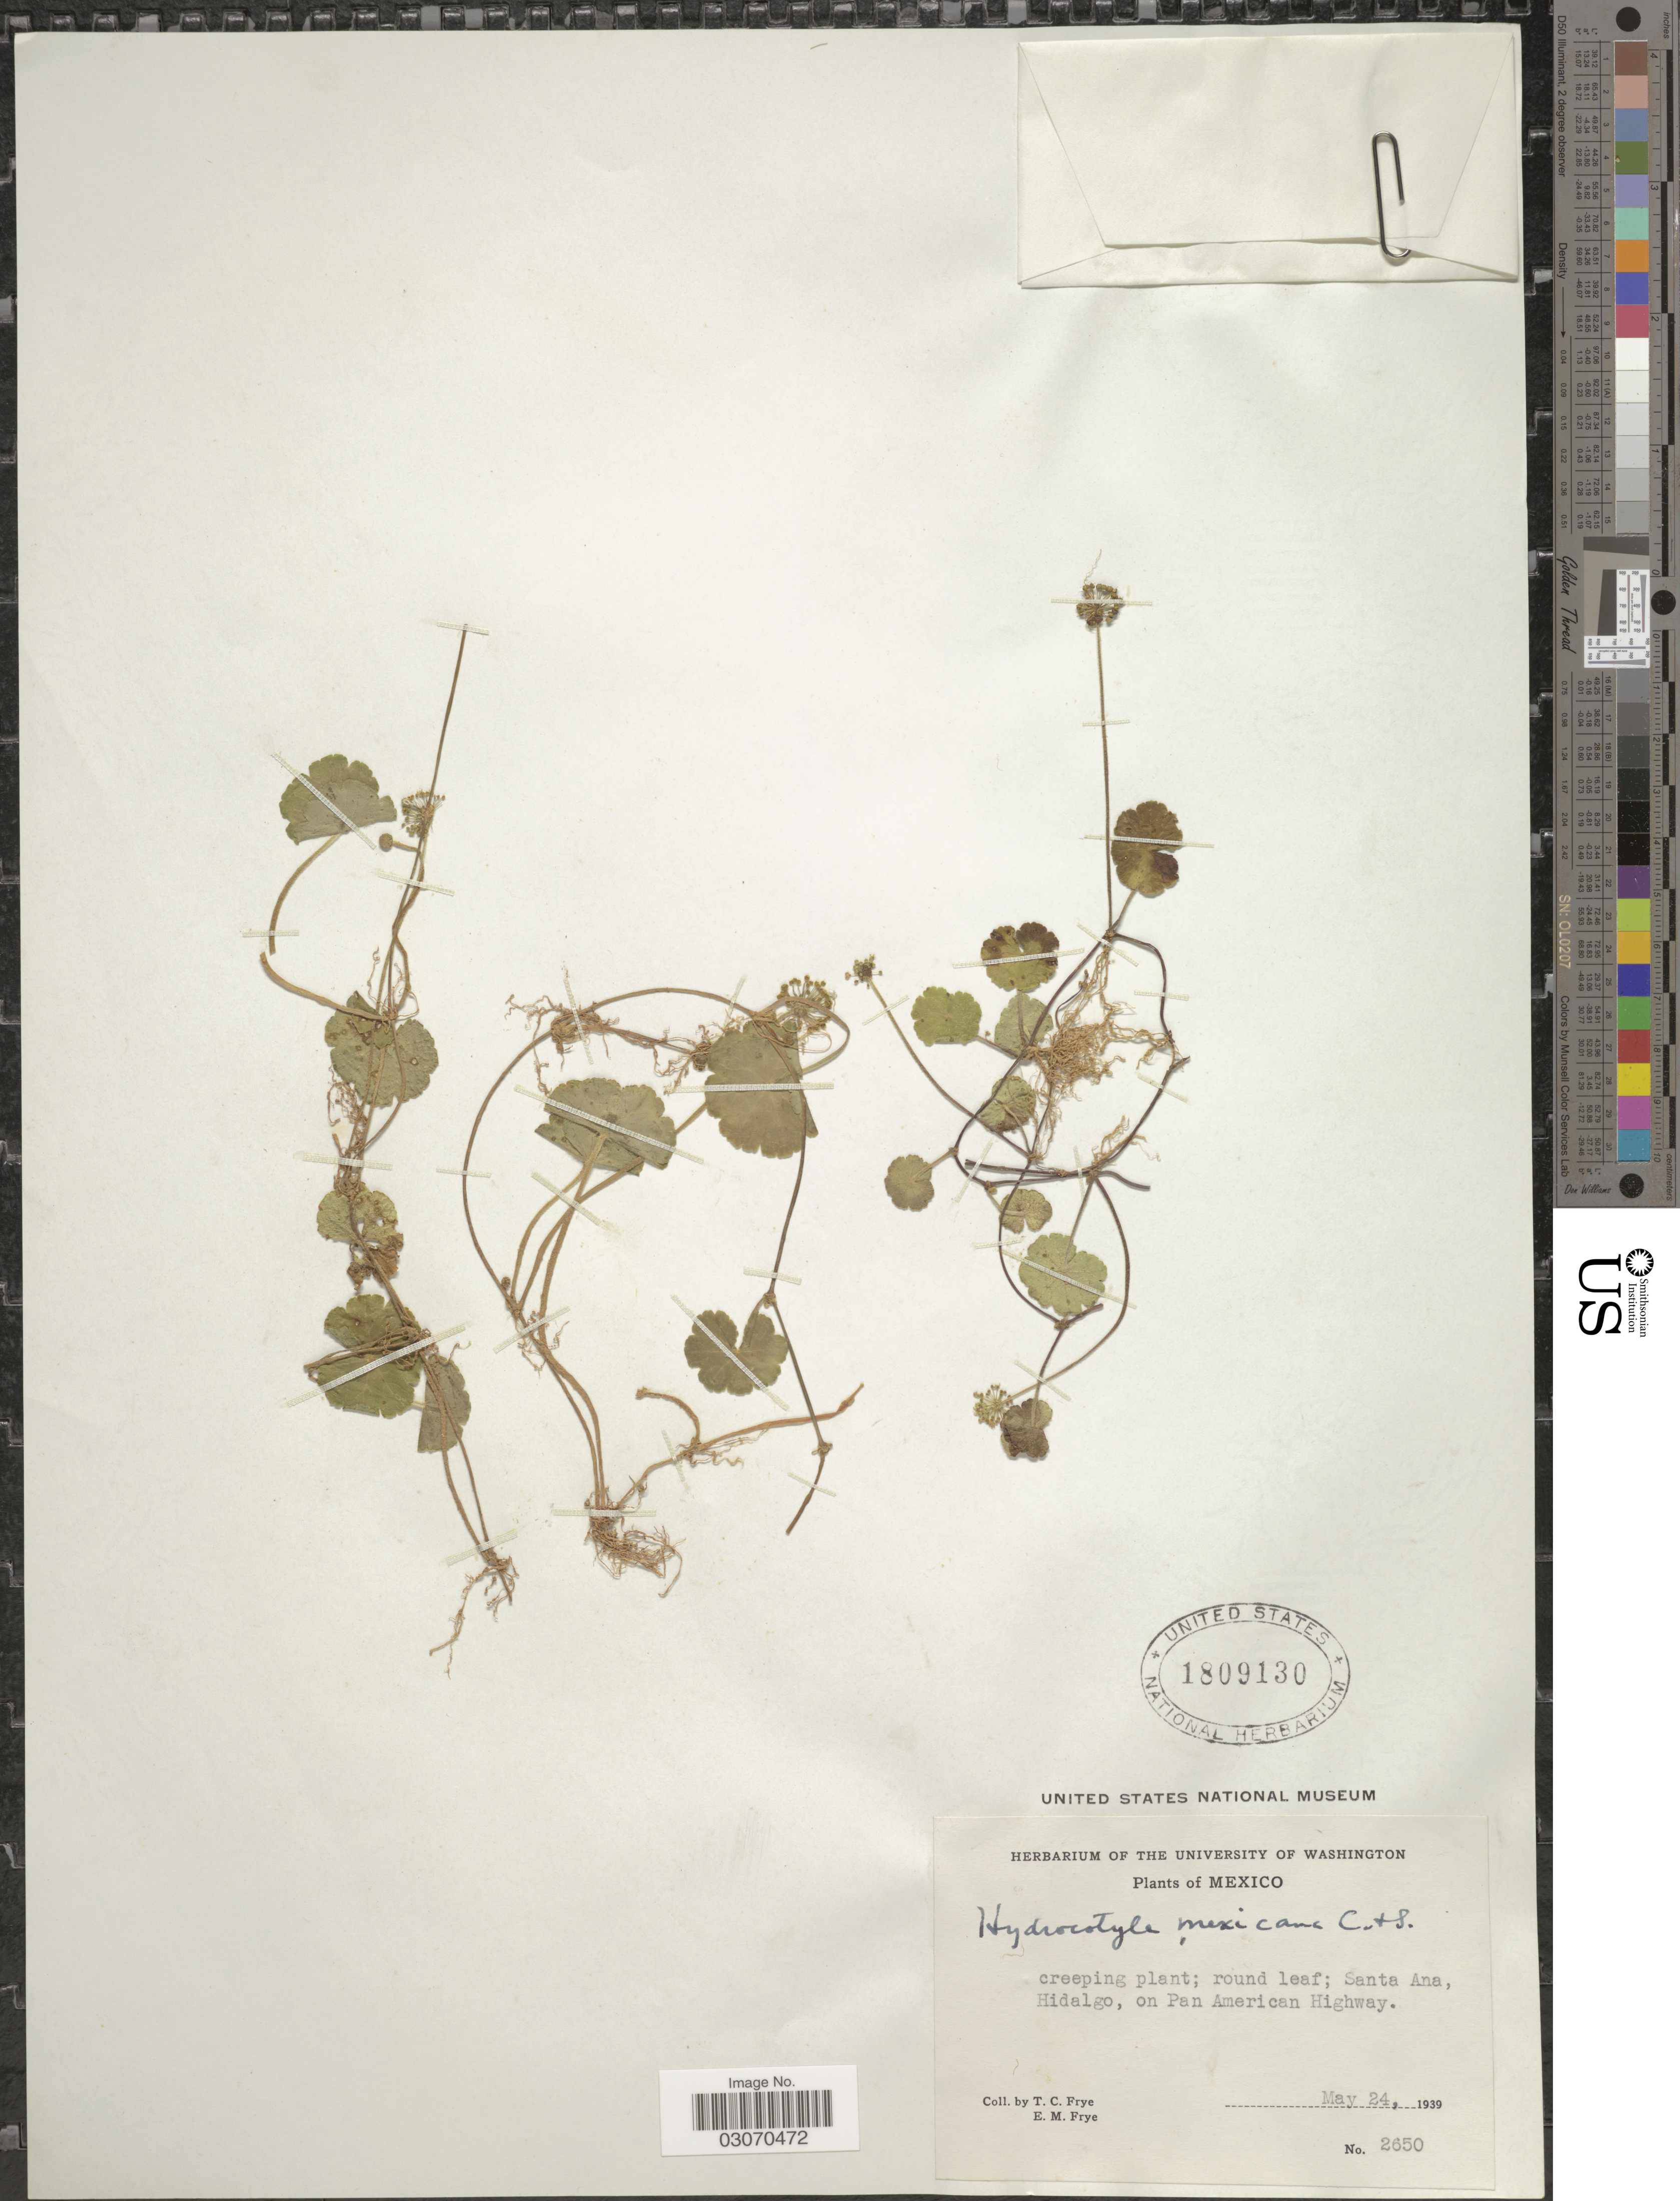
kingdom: Plantae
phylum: Tracheophyta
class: Magnoliopsida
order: Apiales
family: Araliaceae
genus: Hydrocotyle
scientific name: Hydrocotyle mexicana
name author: Schltdl. & Cham.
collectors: T. C. Frye & E. Frye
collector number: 2650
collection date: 1939-05-24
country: Mexico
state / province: Hidalgo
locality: Santa Ana, Hidalgo, on Pan American Highway.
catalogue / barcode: US 1809130